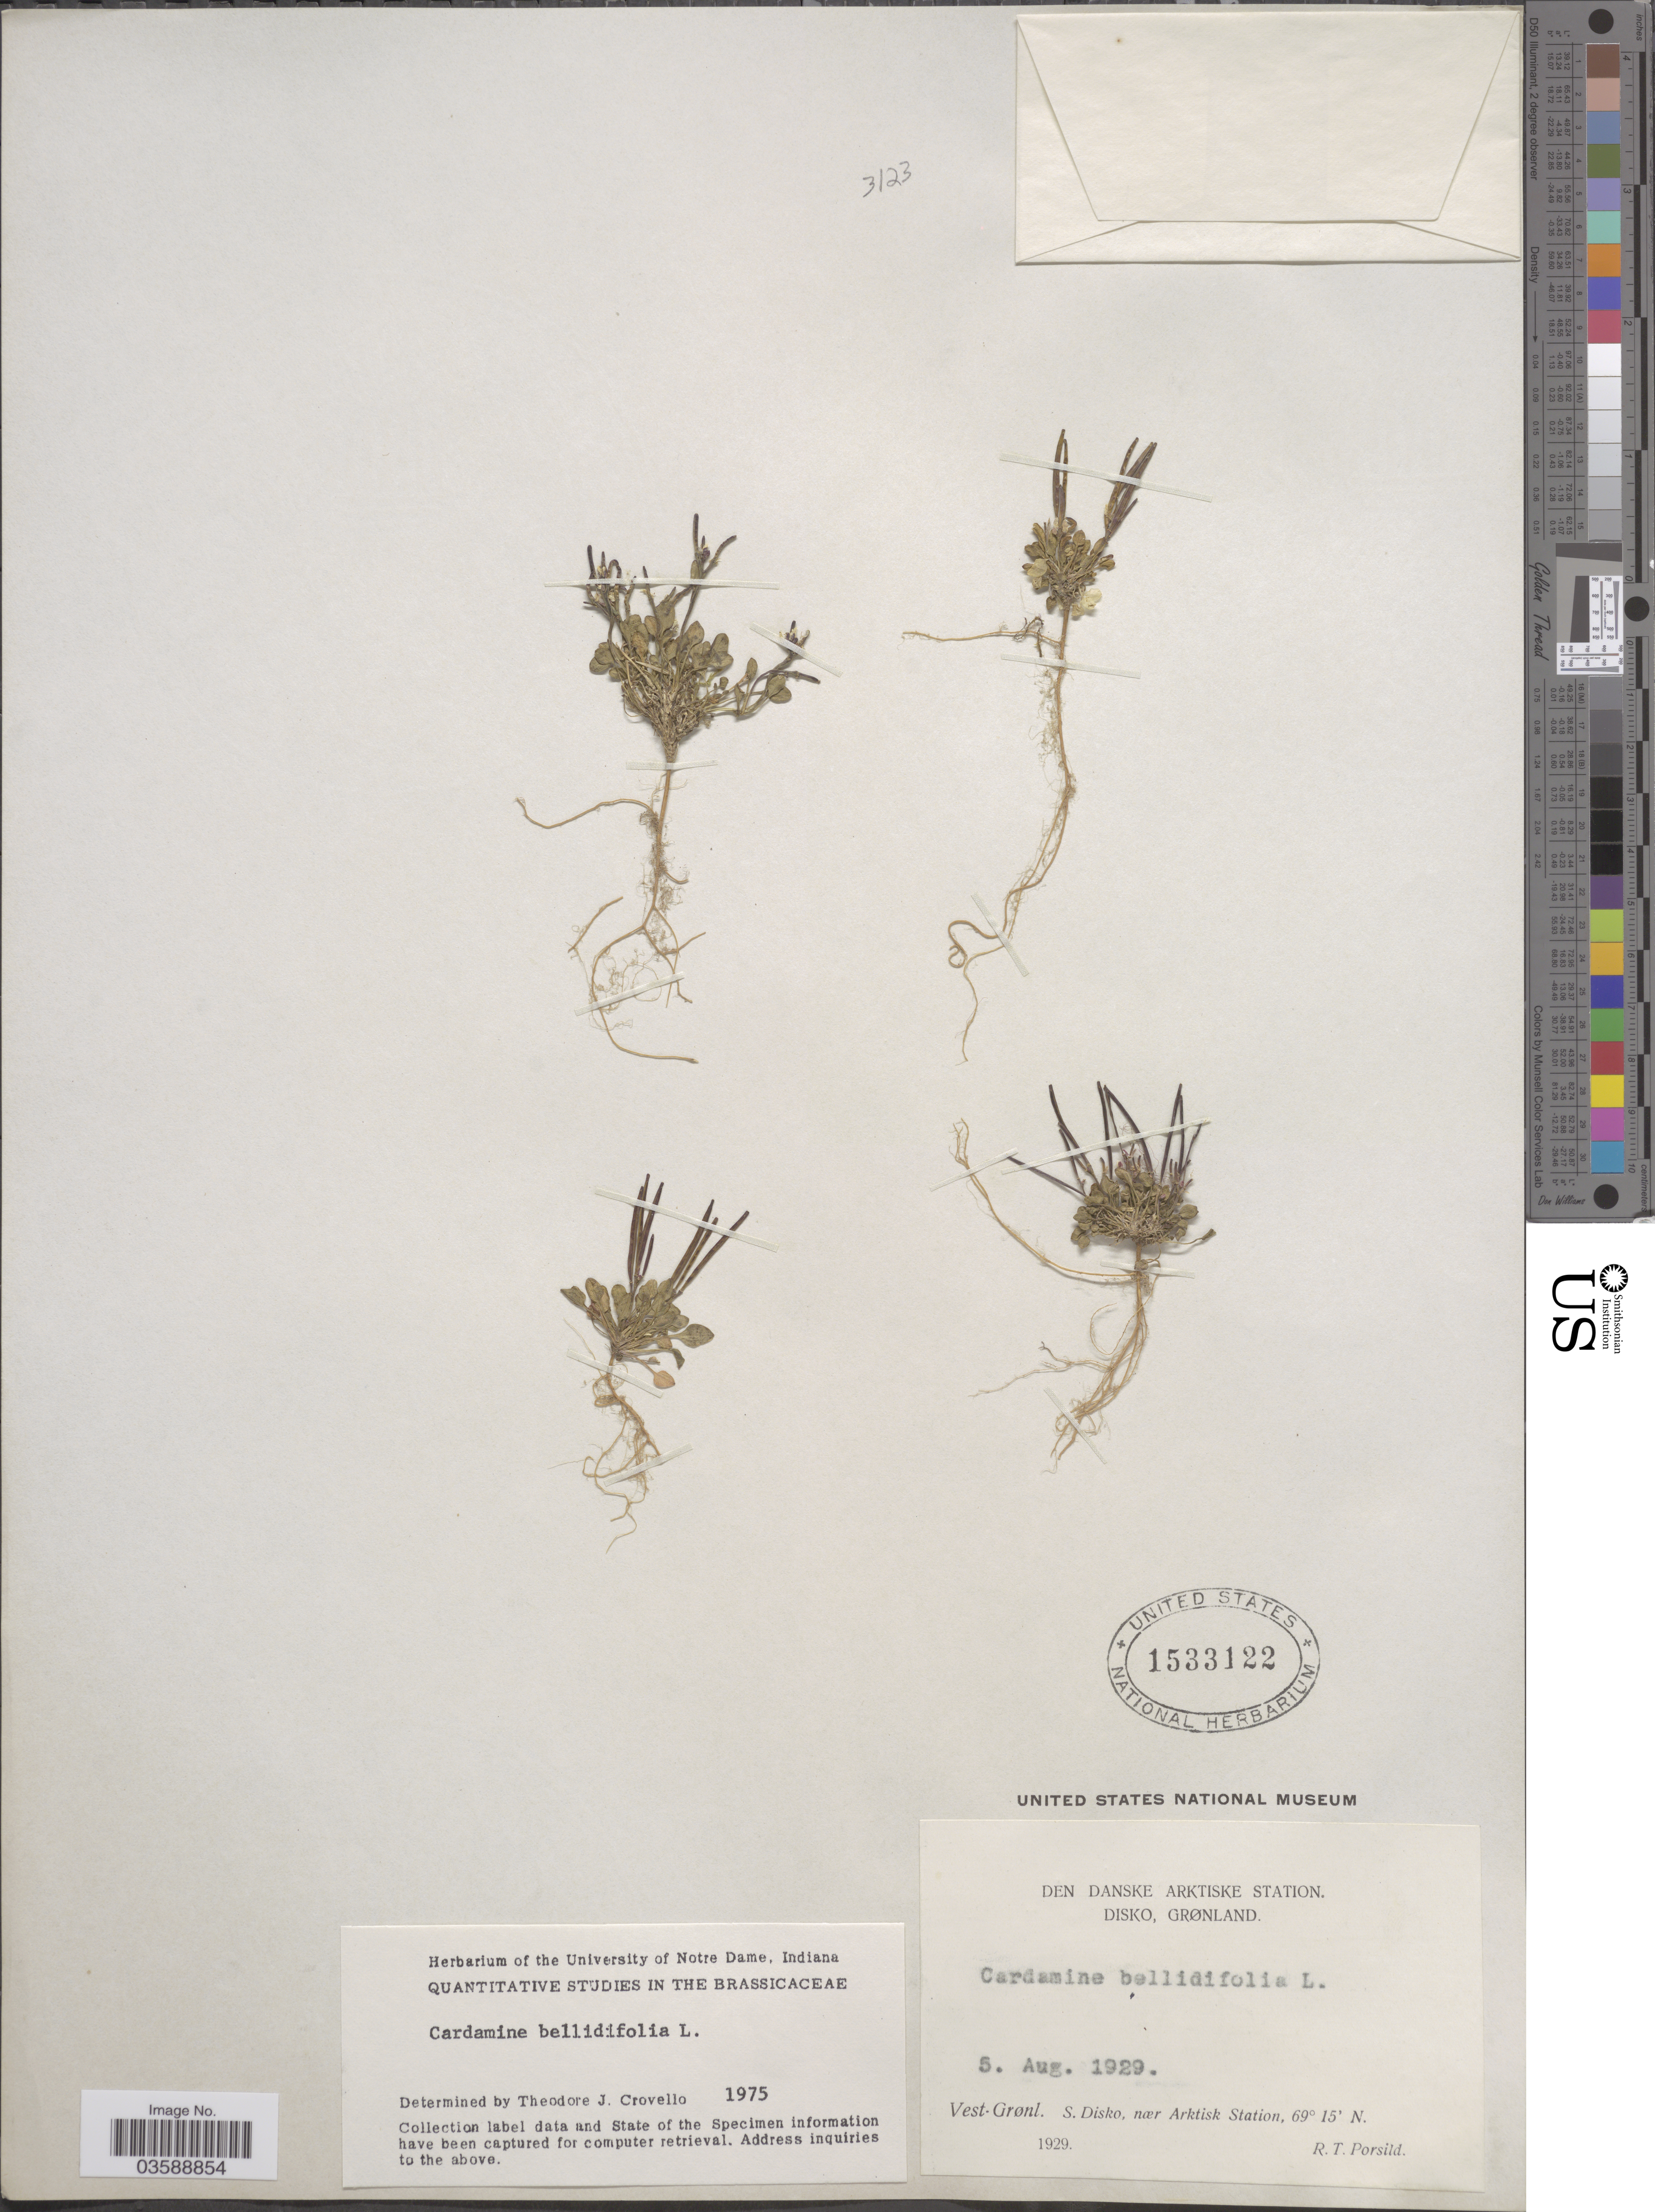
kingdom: Plantae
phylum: Tracheophyta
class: Magnoliopsida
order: Brassicales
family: Brassicaceae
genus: Cardamine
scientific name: Cardamine bellidifolia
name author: L.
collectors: R. T. Porsild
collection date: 1929-08-05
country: Greenland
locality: Den Danske Arktiske Station. Disko, Grønland. Vest. Grønl. S. Disko, nær Arktisk Station.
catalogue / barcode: US 1533122